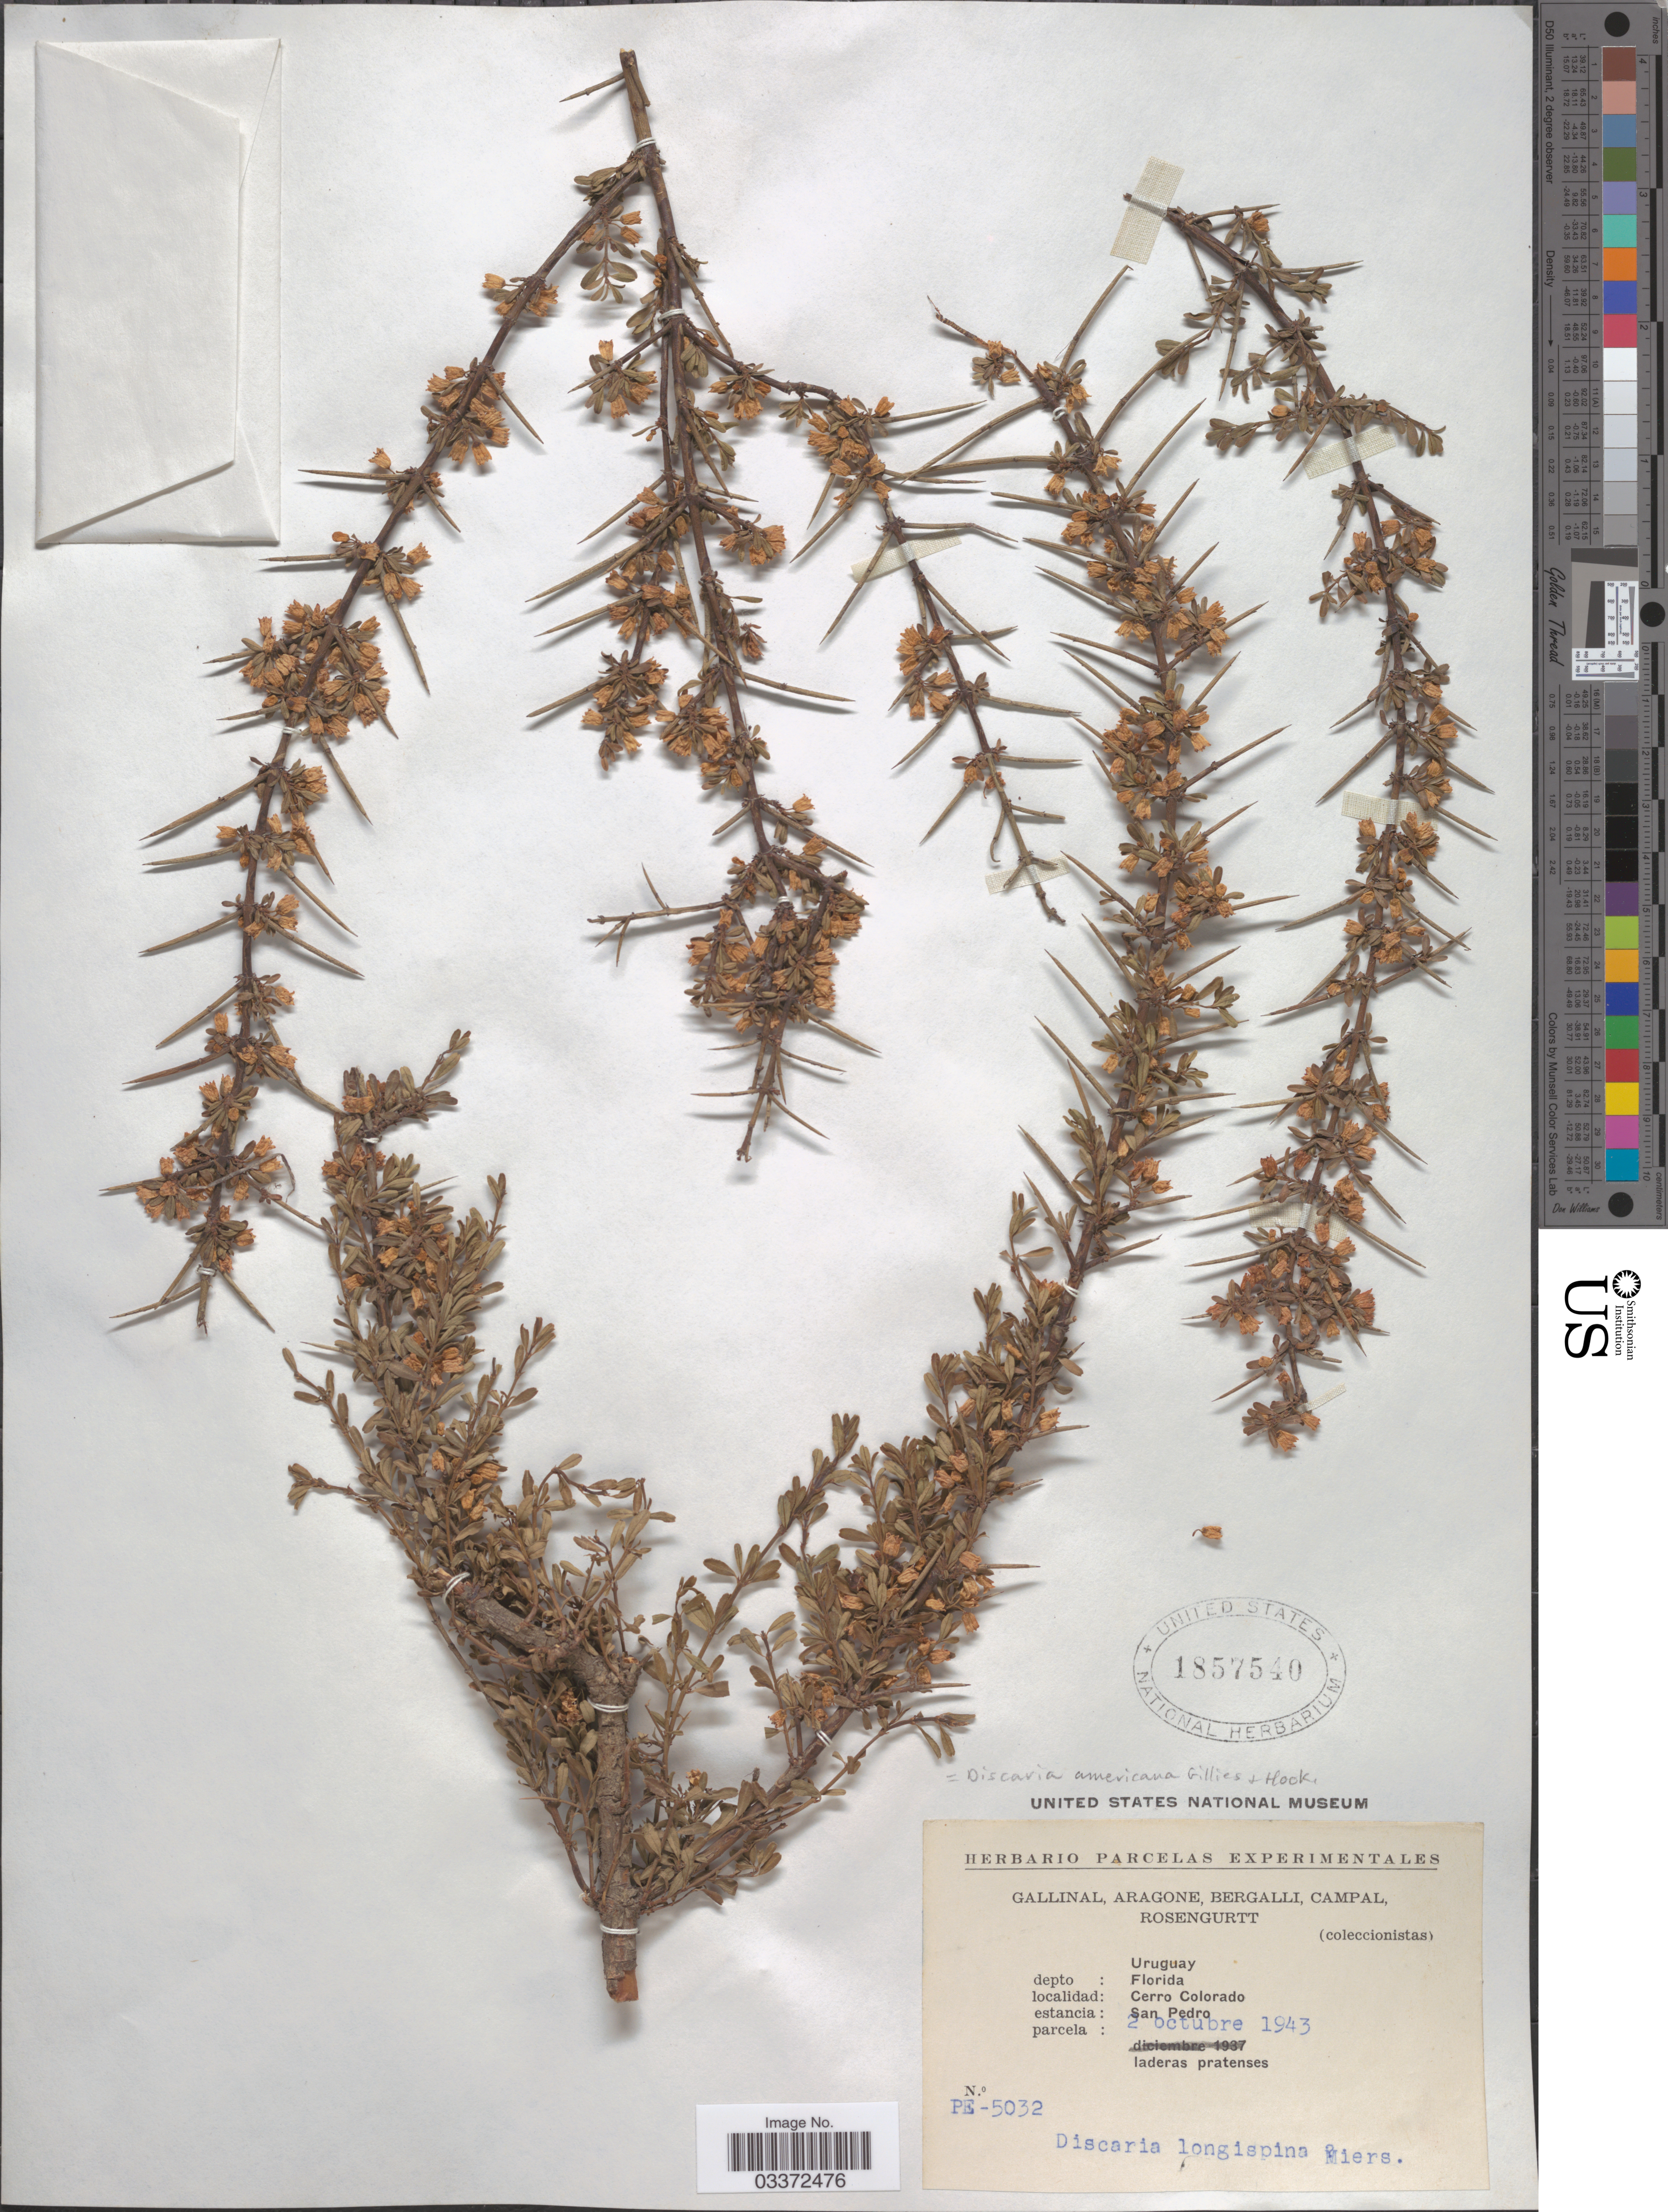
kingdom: Plantae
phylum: Tracheophyta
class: Magnoliopsida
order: Rosales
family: Rhamnaceae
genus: Discaria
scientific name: Discaria americana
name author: Gillies & Hook.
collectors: -. Gallinal, -- Aragone, -- Bergalli, -- Campal & Rosengurtt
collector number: PE-5032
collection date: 1943-10-02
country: Uruguay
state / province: Florida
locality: Depto: Florida, Cerro Colorado.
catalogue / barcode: US 1857540